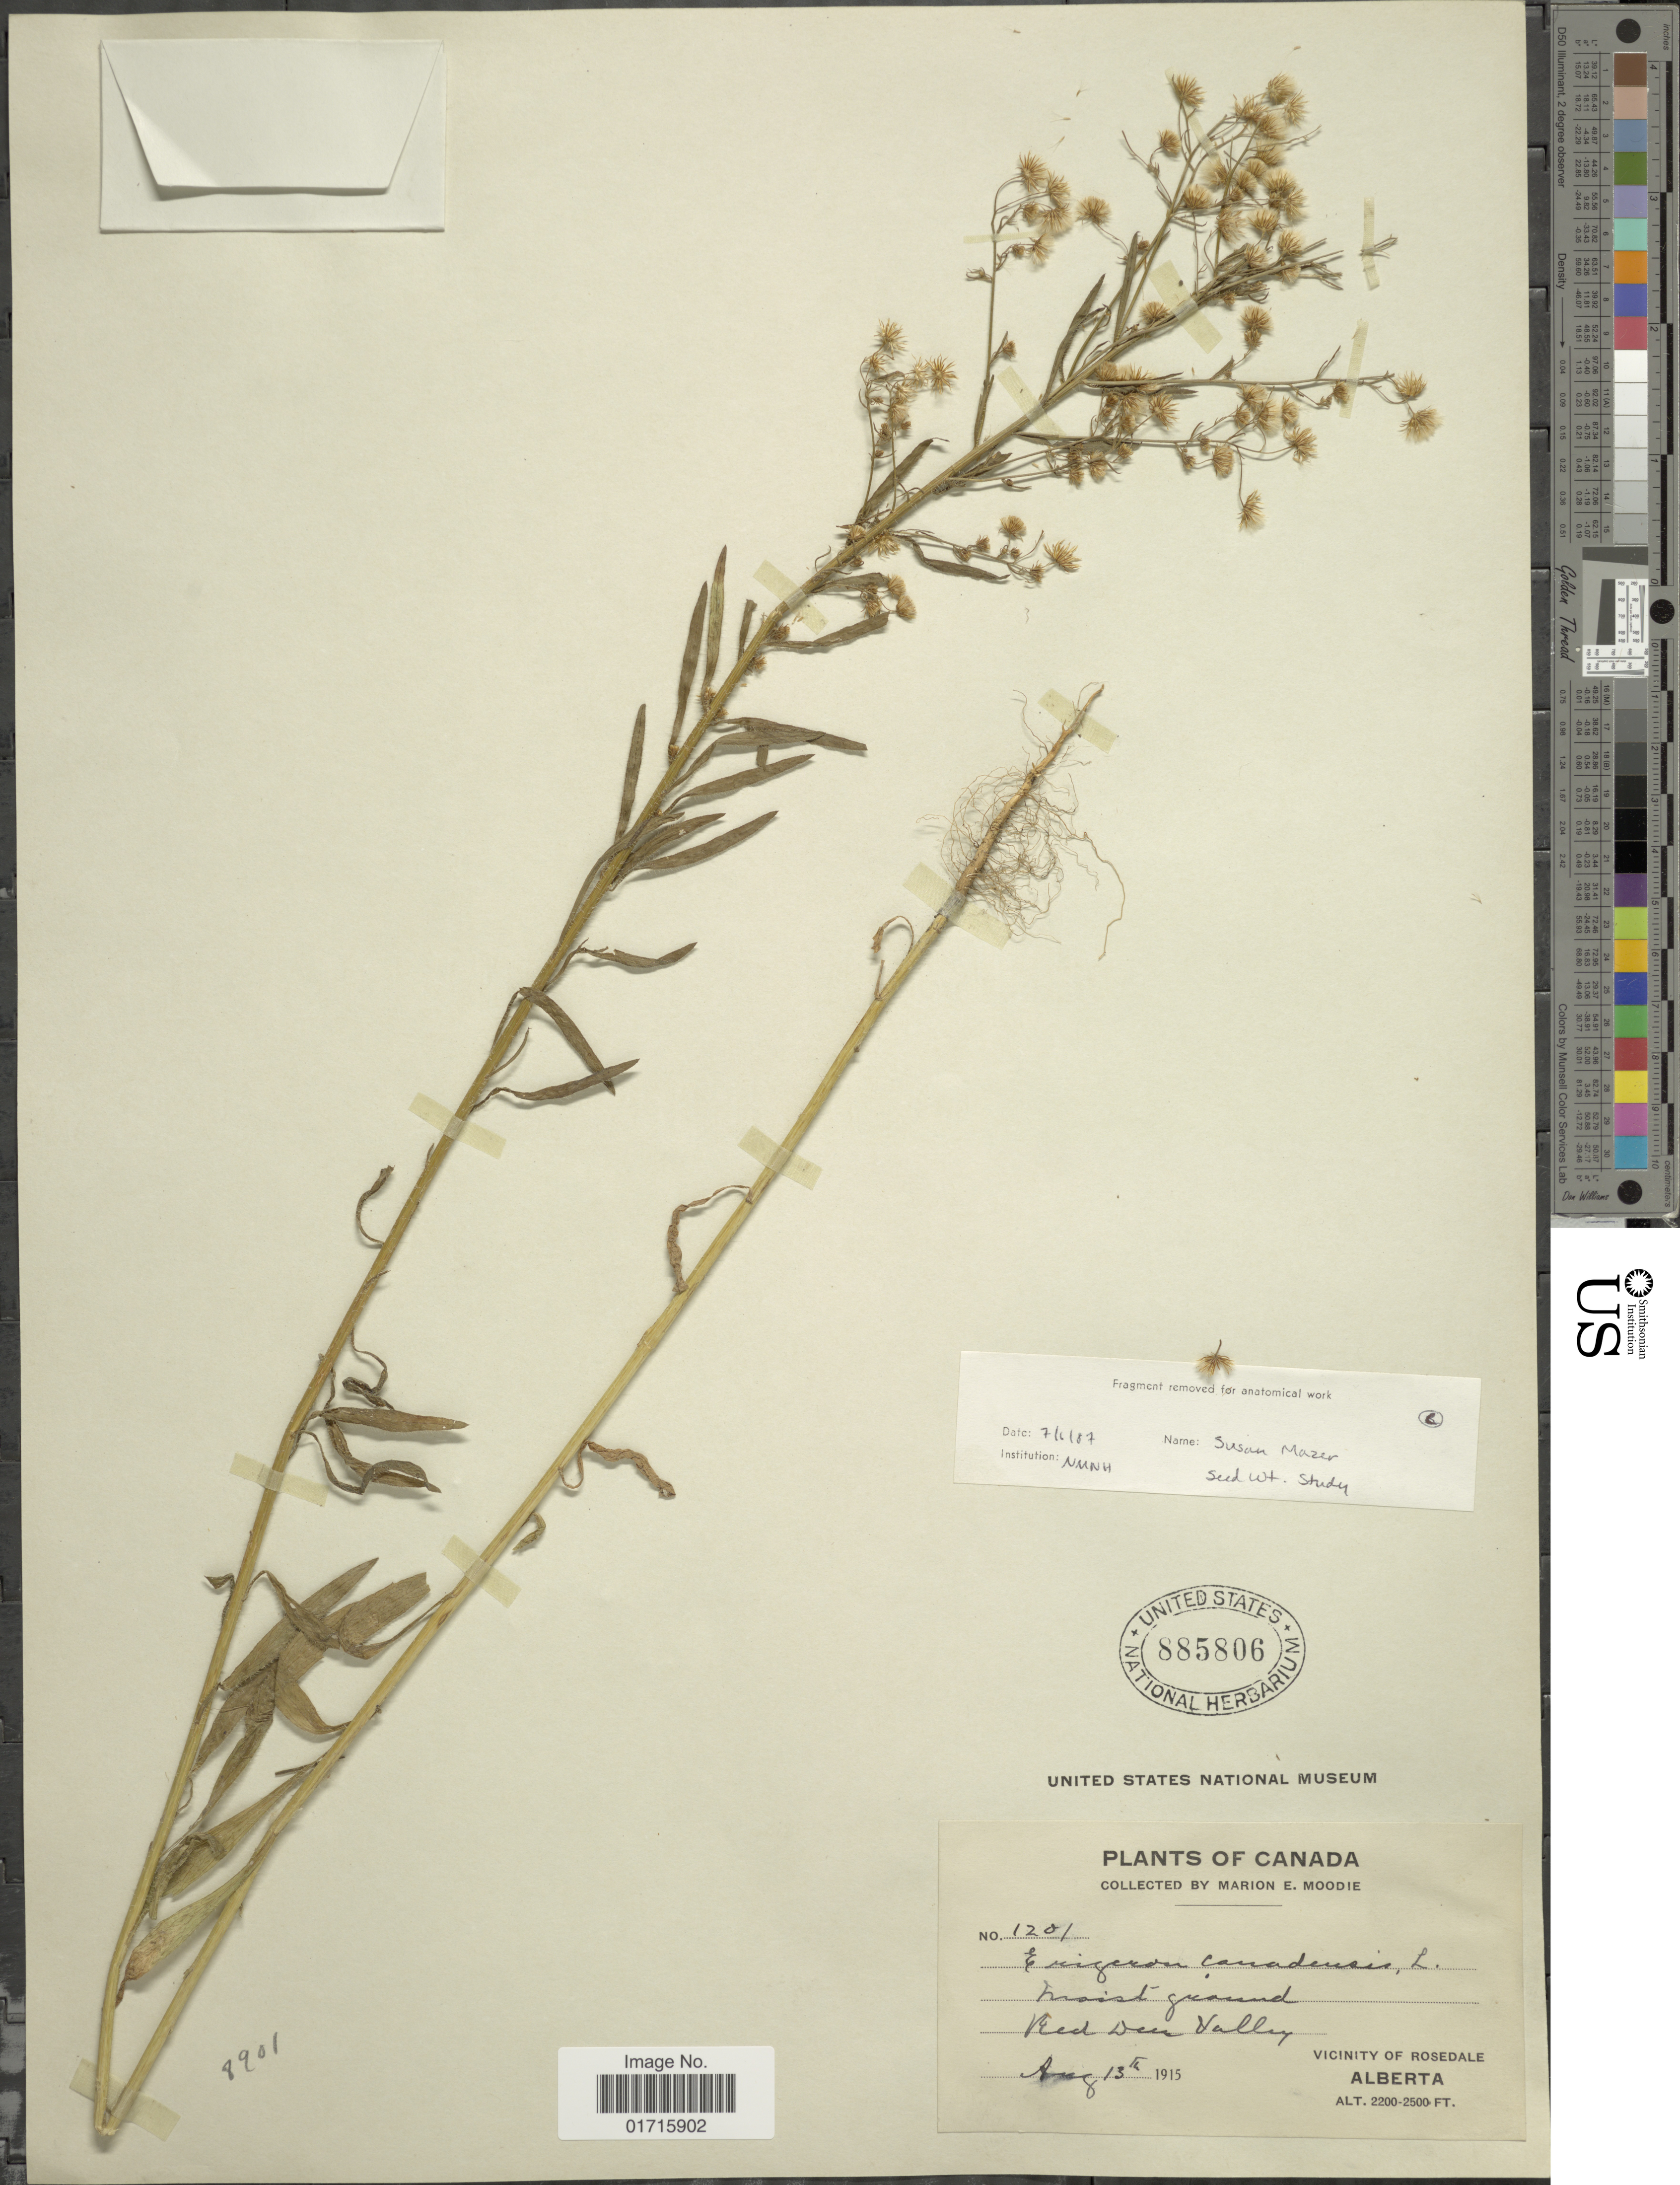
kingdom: Plantae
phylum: Tracheophyta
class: Magnoliopsida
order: Asterales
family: Asteraceae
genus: Conyza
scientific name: Conyza canadensis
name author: (L.) Cronq.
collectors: M. E. Moodie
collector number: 1201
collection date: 1915-08-13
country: Canada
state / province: Alberta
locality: Canada. Red Deer Valley. Vicinity of Rosedale Alberta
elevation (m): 671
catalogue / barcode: US 885806